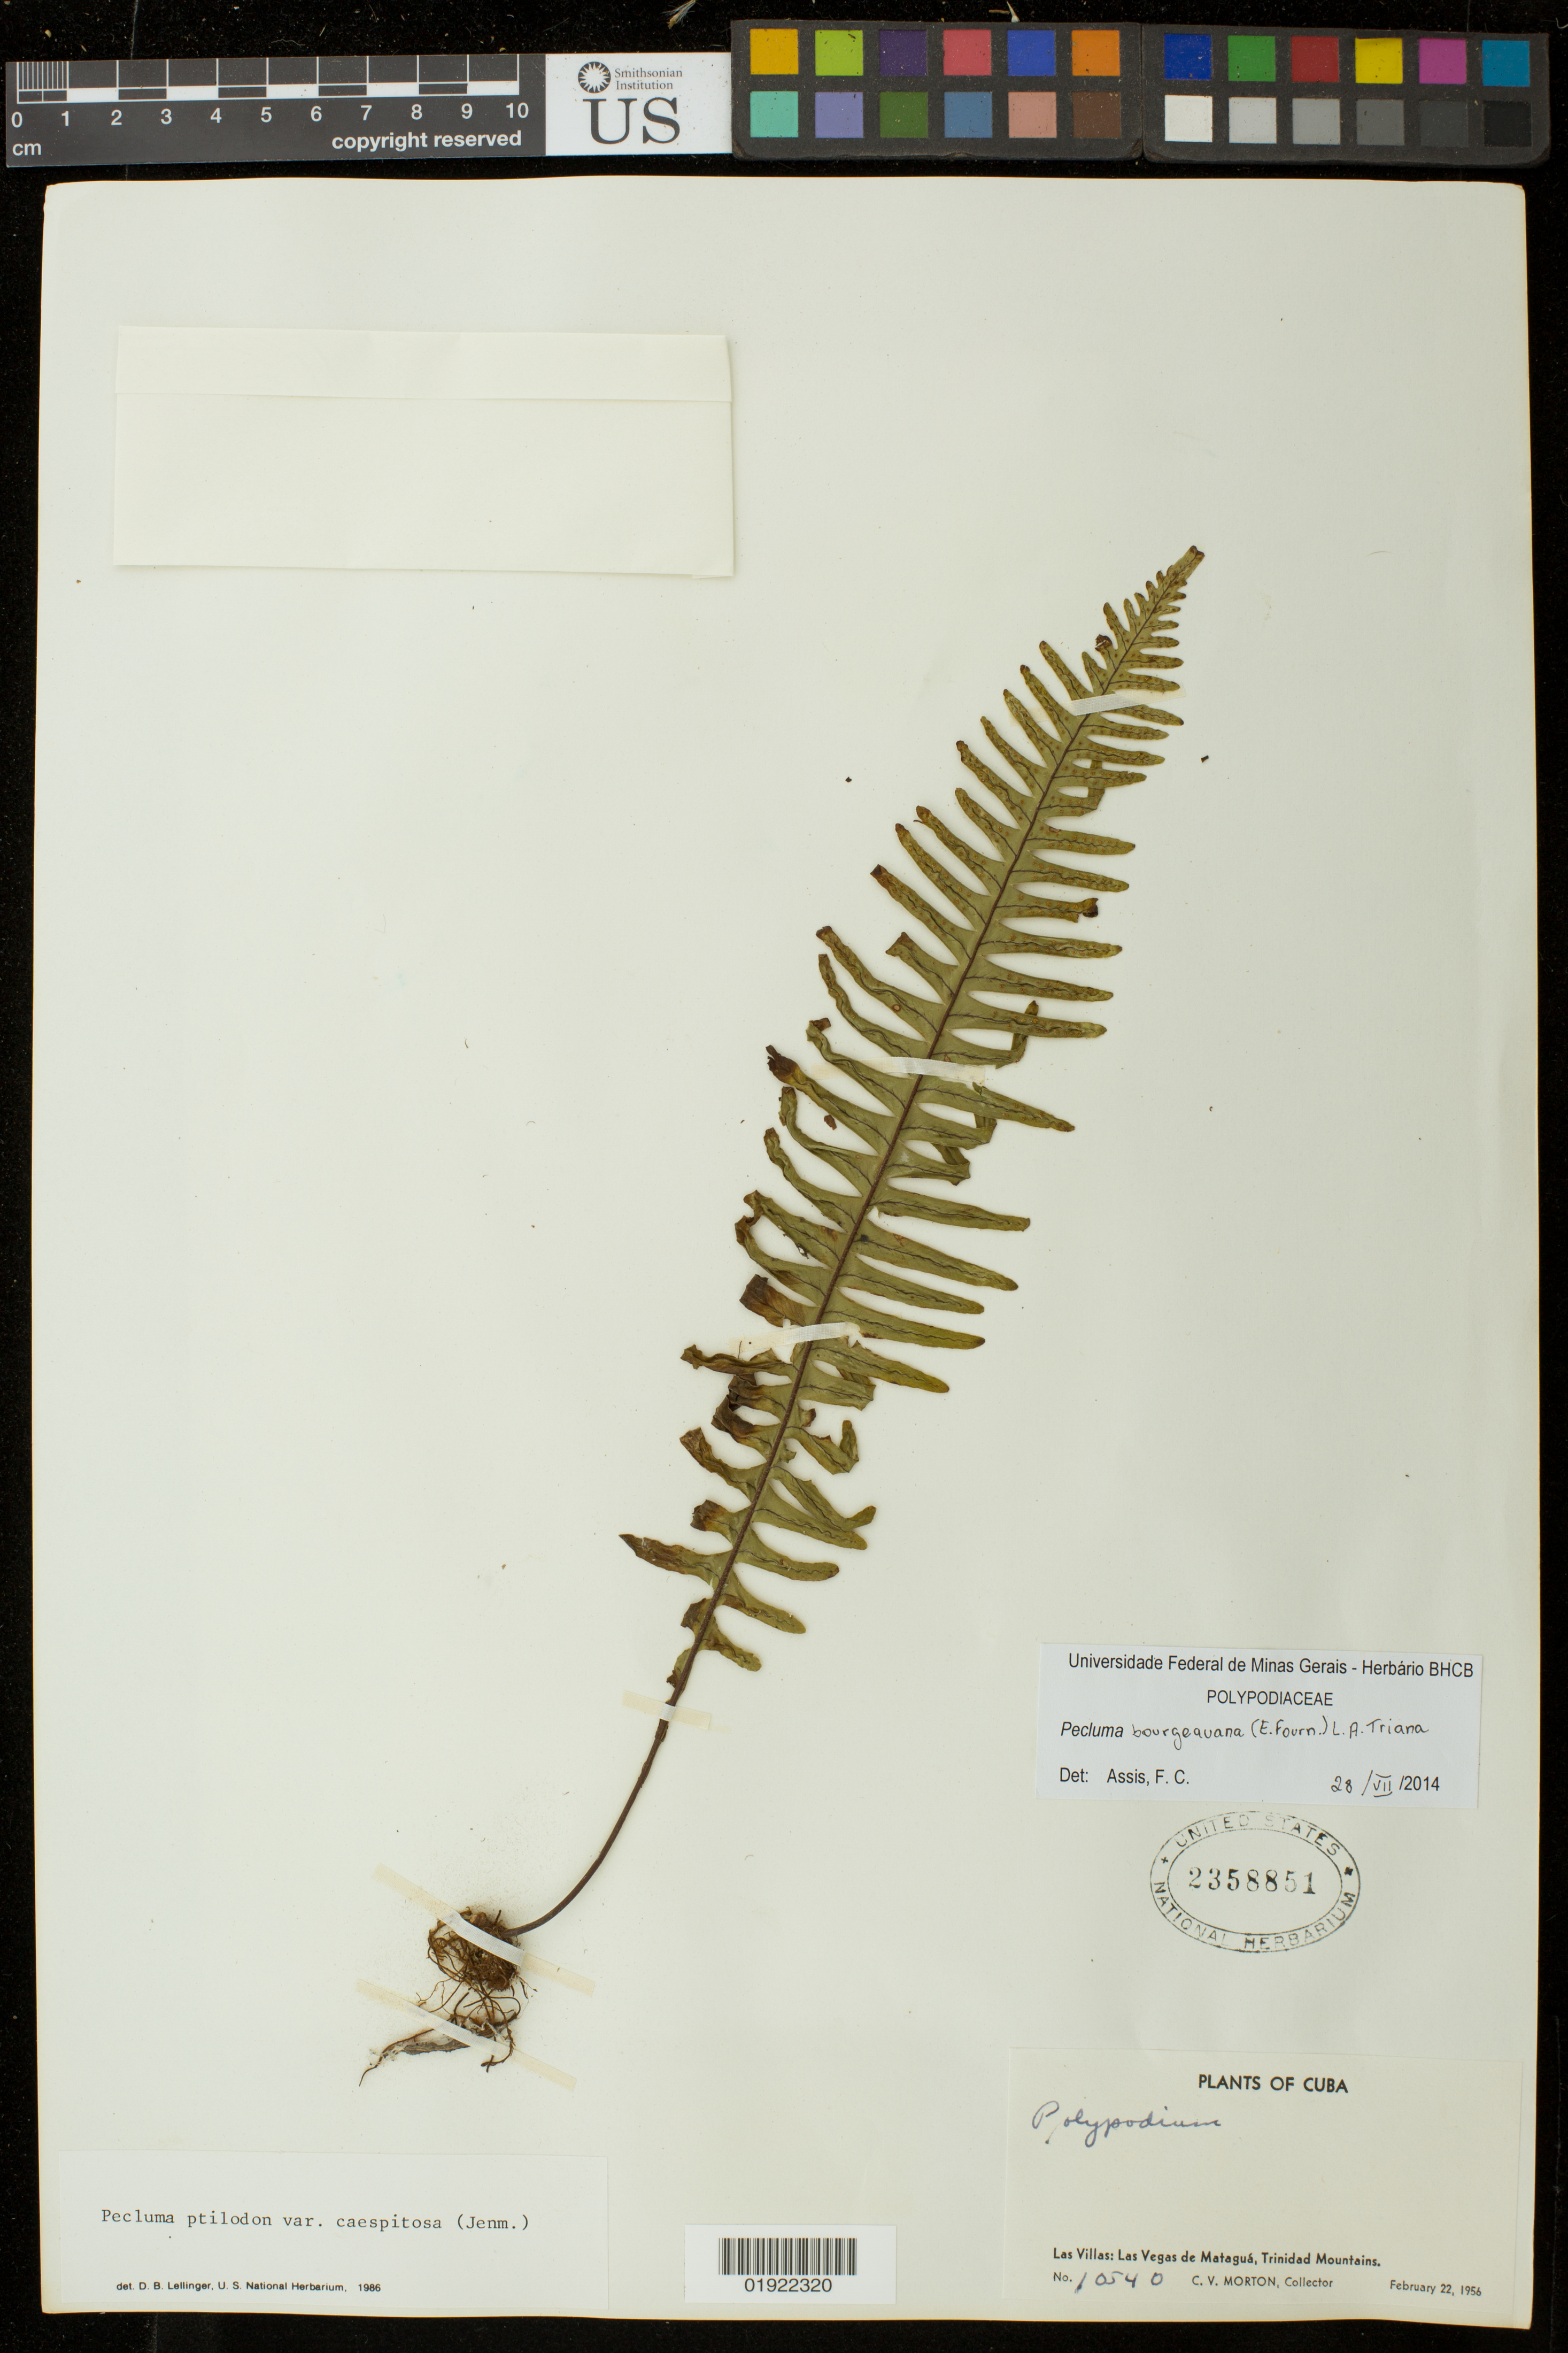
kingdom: Plantae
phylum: Tracheophyta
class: Polypodiopsida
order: Polypodiales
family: Polypodiaceae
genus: Pecluma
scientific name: Pecluma bourgeauana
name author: Triana-Moreno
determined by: Assis, F. C.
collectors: C. V. Morton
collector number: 10540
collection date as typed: February 22, 1956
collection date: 1956-02-22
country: Cuba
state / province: Las Villas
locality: Las Vegas de Matagua, Trinidad Mountains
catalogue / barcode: US 2358851